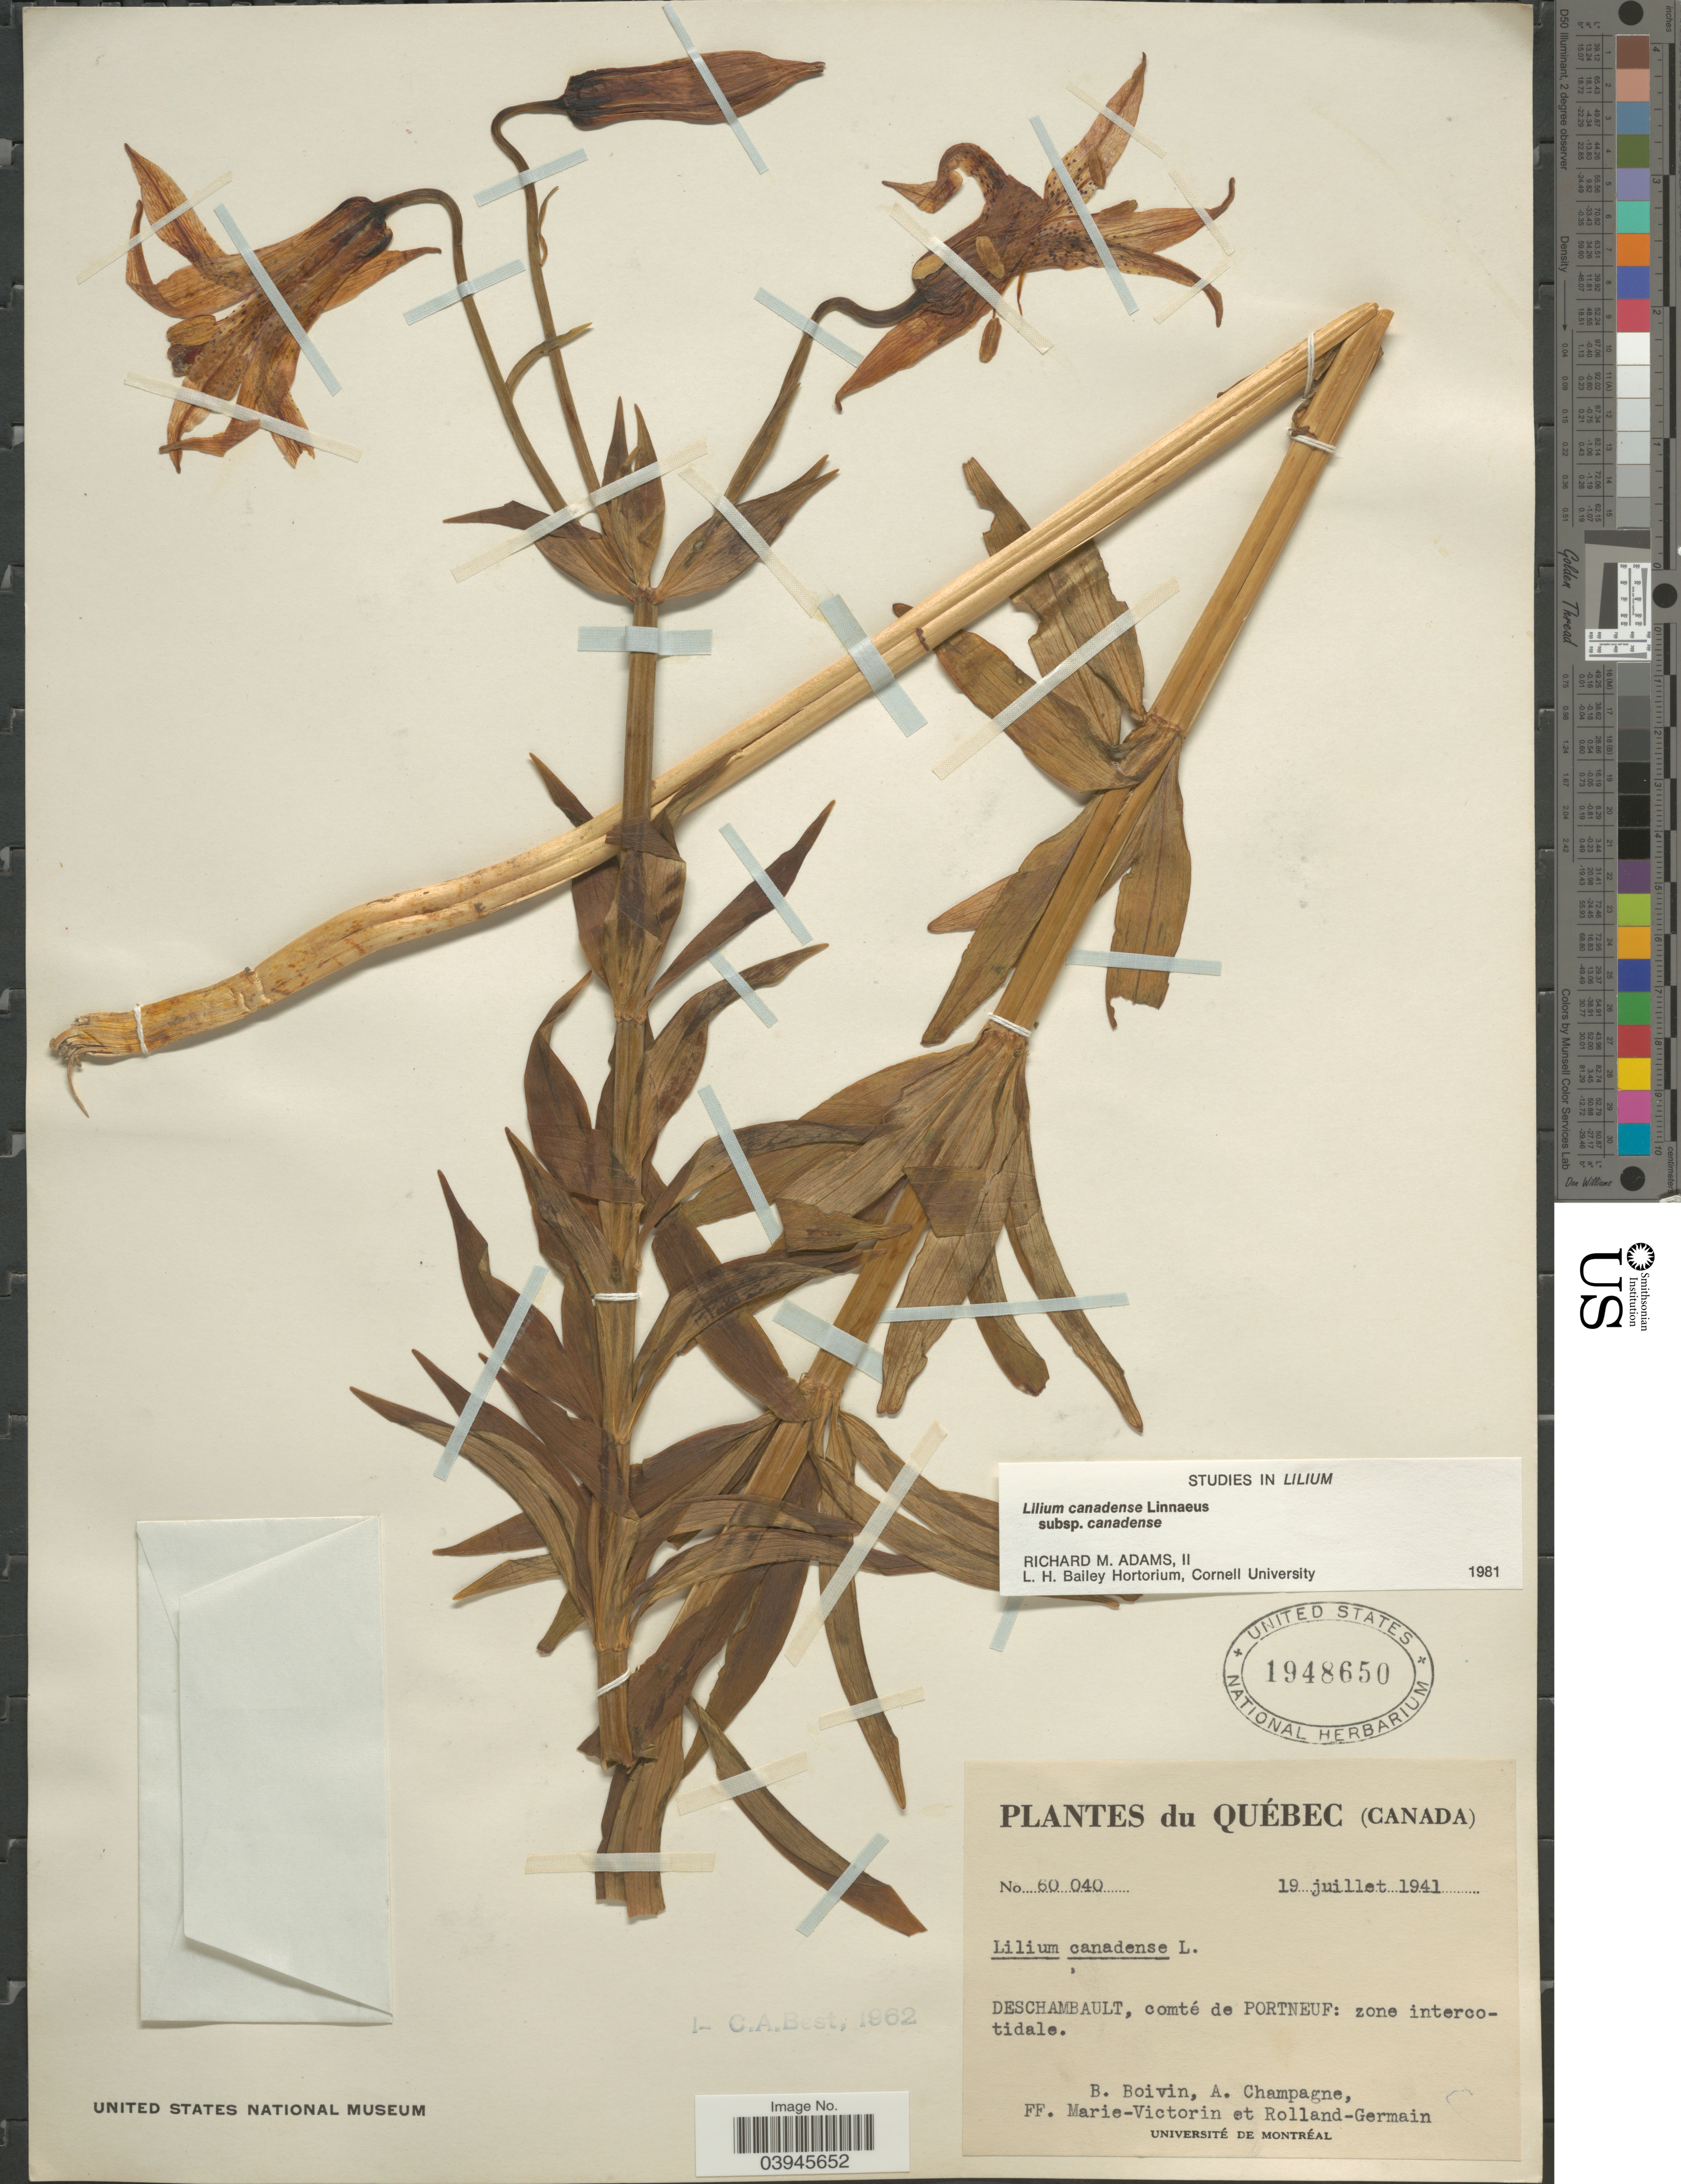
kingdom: Plantae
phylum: Tracheophyta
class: Liliopsida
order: Liliales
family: Liliaceae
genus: Lilium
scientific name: Lilium canadense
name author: L.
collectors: J. R. B. Boivin, A. Champagne, F. Marie-Victorin & Rolland-Germain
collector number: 60040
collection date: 1941-07-19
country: Canada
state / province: Quebec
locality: Deschambault, comté de Portneuf: zone intercotidale.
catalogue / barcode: US 1948650